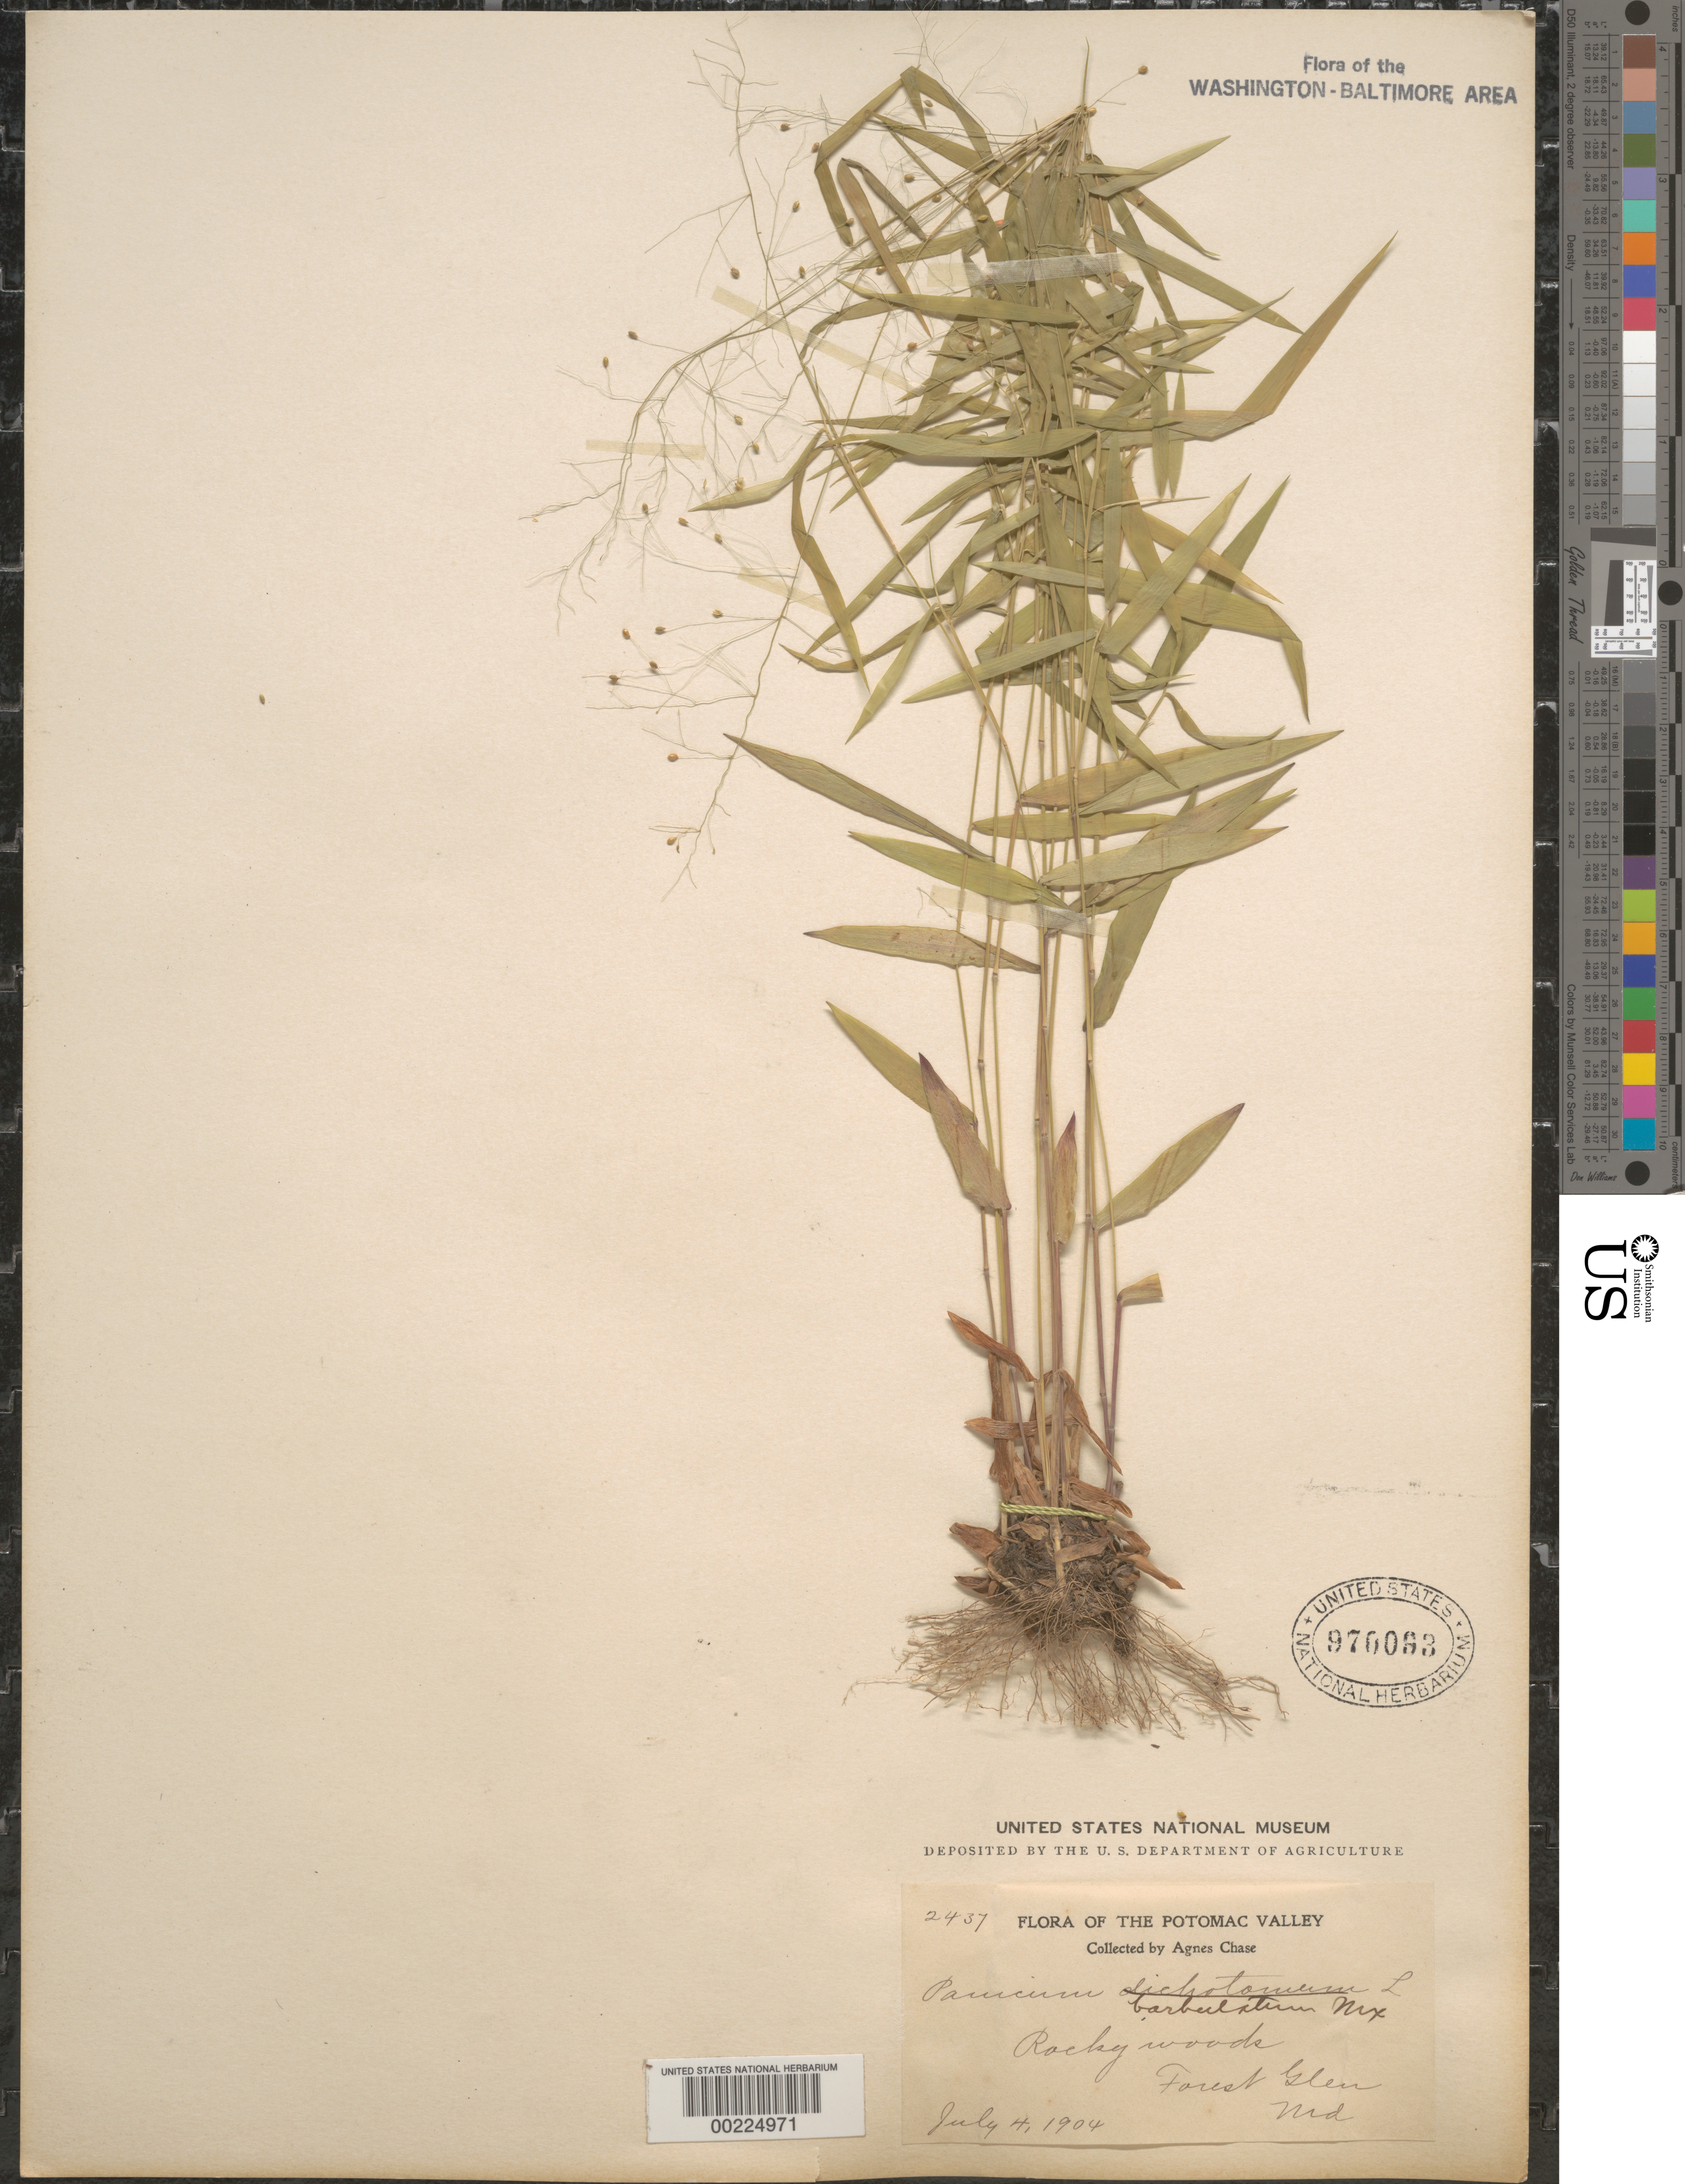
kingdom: Plantae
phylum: Tracheophyta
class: Liliopsida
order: Poales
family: Poaceae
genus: Dichanthelium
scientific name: Dichanthelium dichotomum var. dichotomum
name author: (L.) Gould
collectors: A. Chase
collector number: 2437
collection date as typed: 04 Jul 1904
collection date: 1904-07-04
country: United States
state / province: Maryland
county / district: Montgomery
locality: Forest Glen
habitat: Rocky woods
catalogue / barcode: US 970093